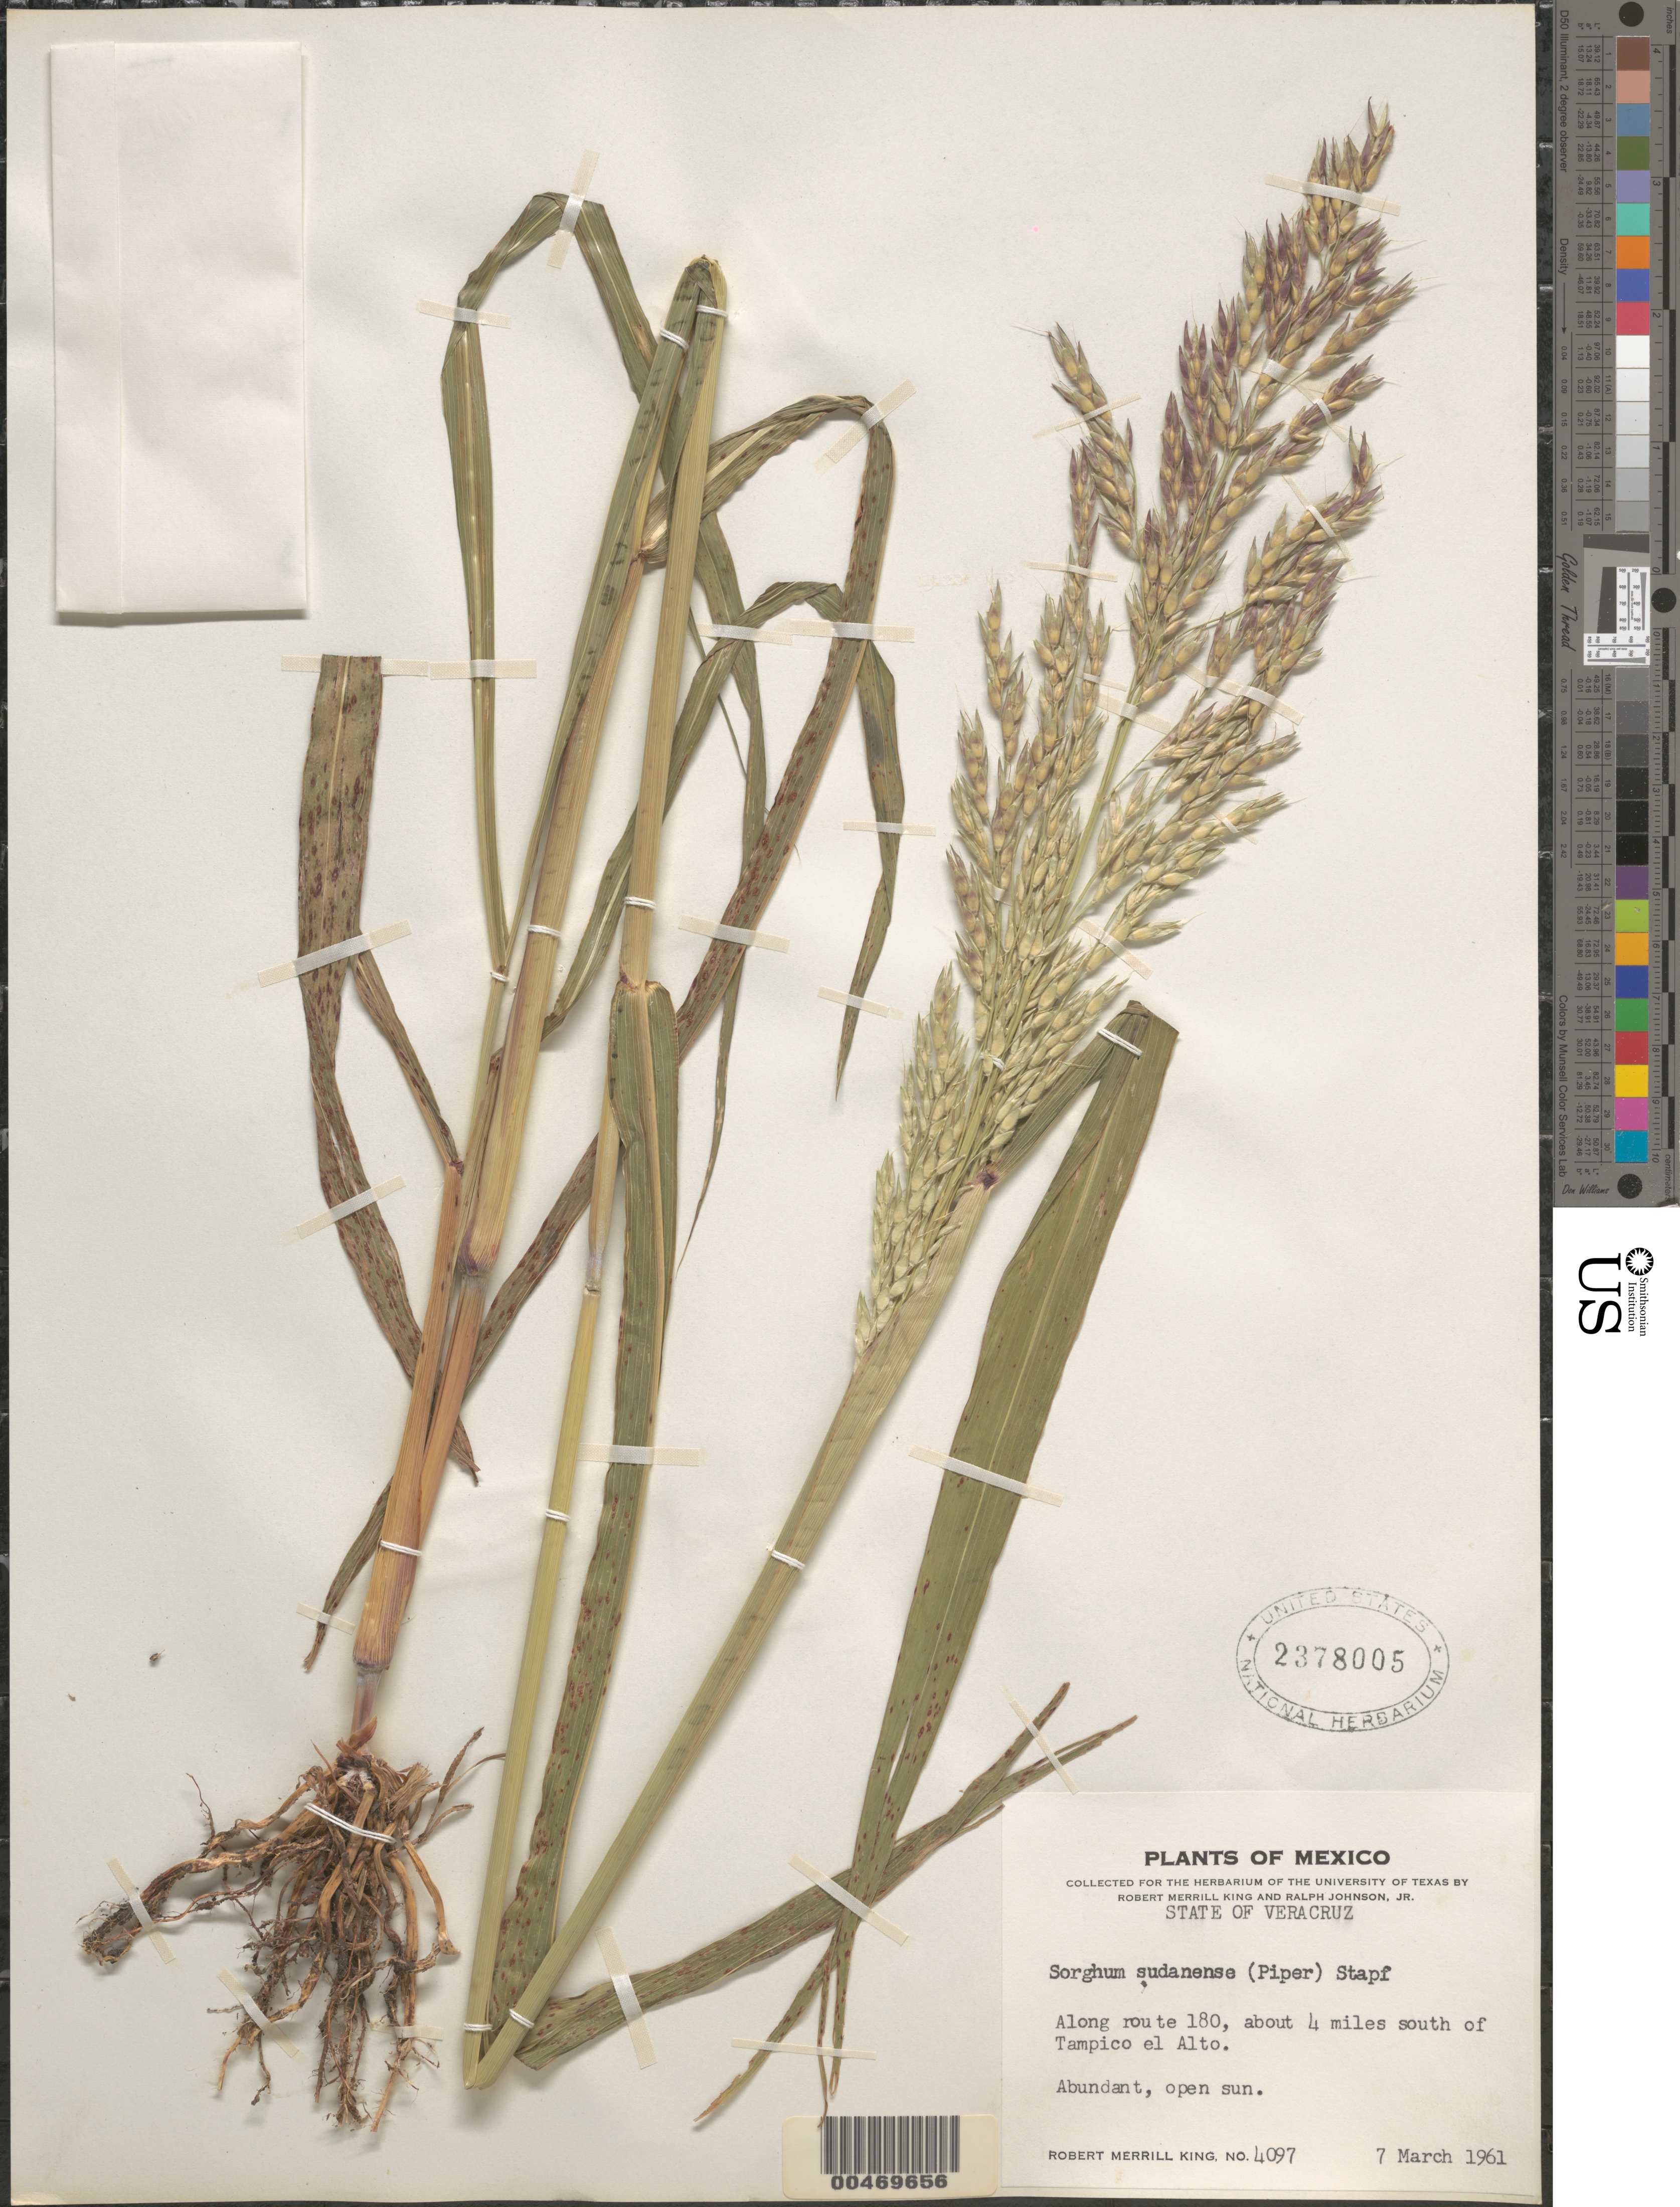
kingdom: Plantae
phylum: Tracheophyta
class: Liliopsida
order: Poales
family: Poaceae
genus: Sorghum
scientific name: Sorghum sudanense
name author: (Piper) Stapf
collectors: R. M. King & R. Johnson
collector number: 4097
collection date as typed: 7 Mar 1961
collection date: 1961-03-07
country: Mexico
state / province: Veracruz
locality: Along rte 180, about 4 mi S of Tampico el Alto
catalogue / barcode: US 2378005